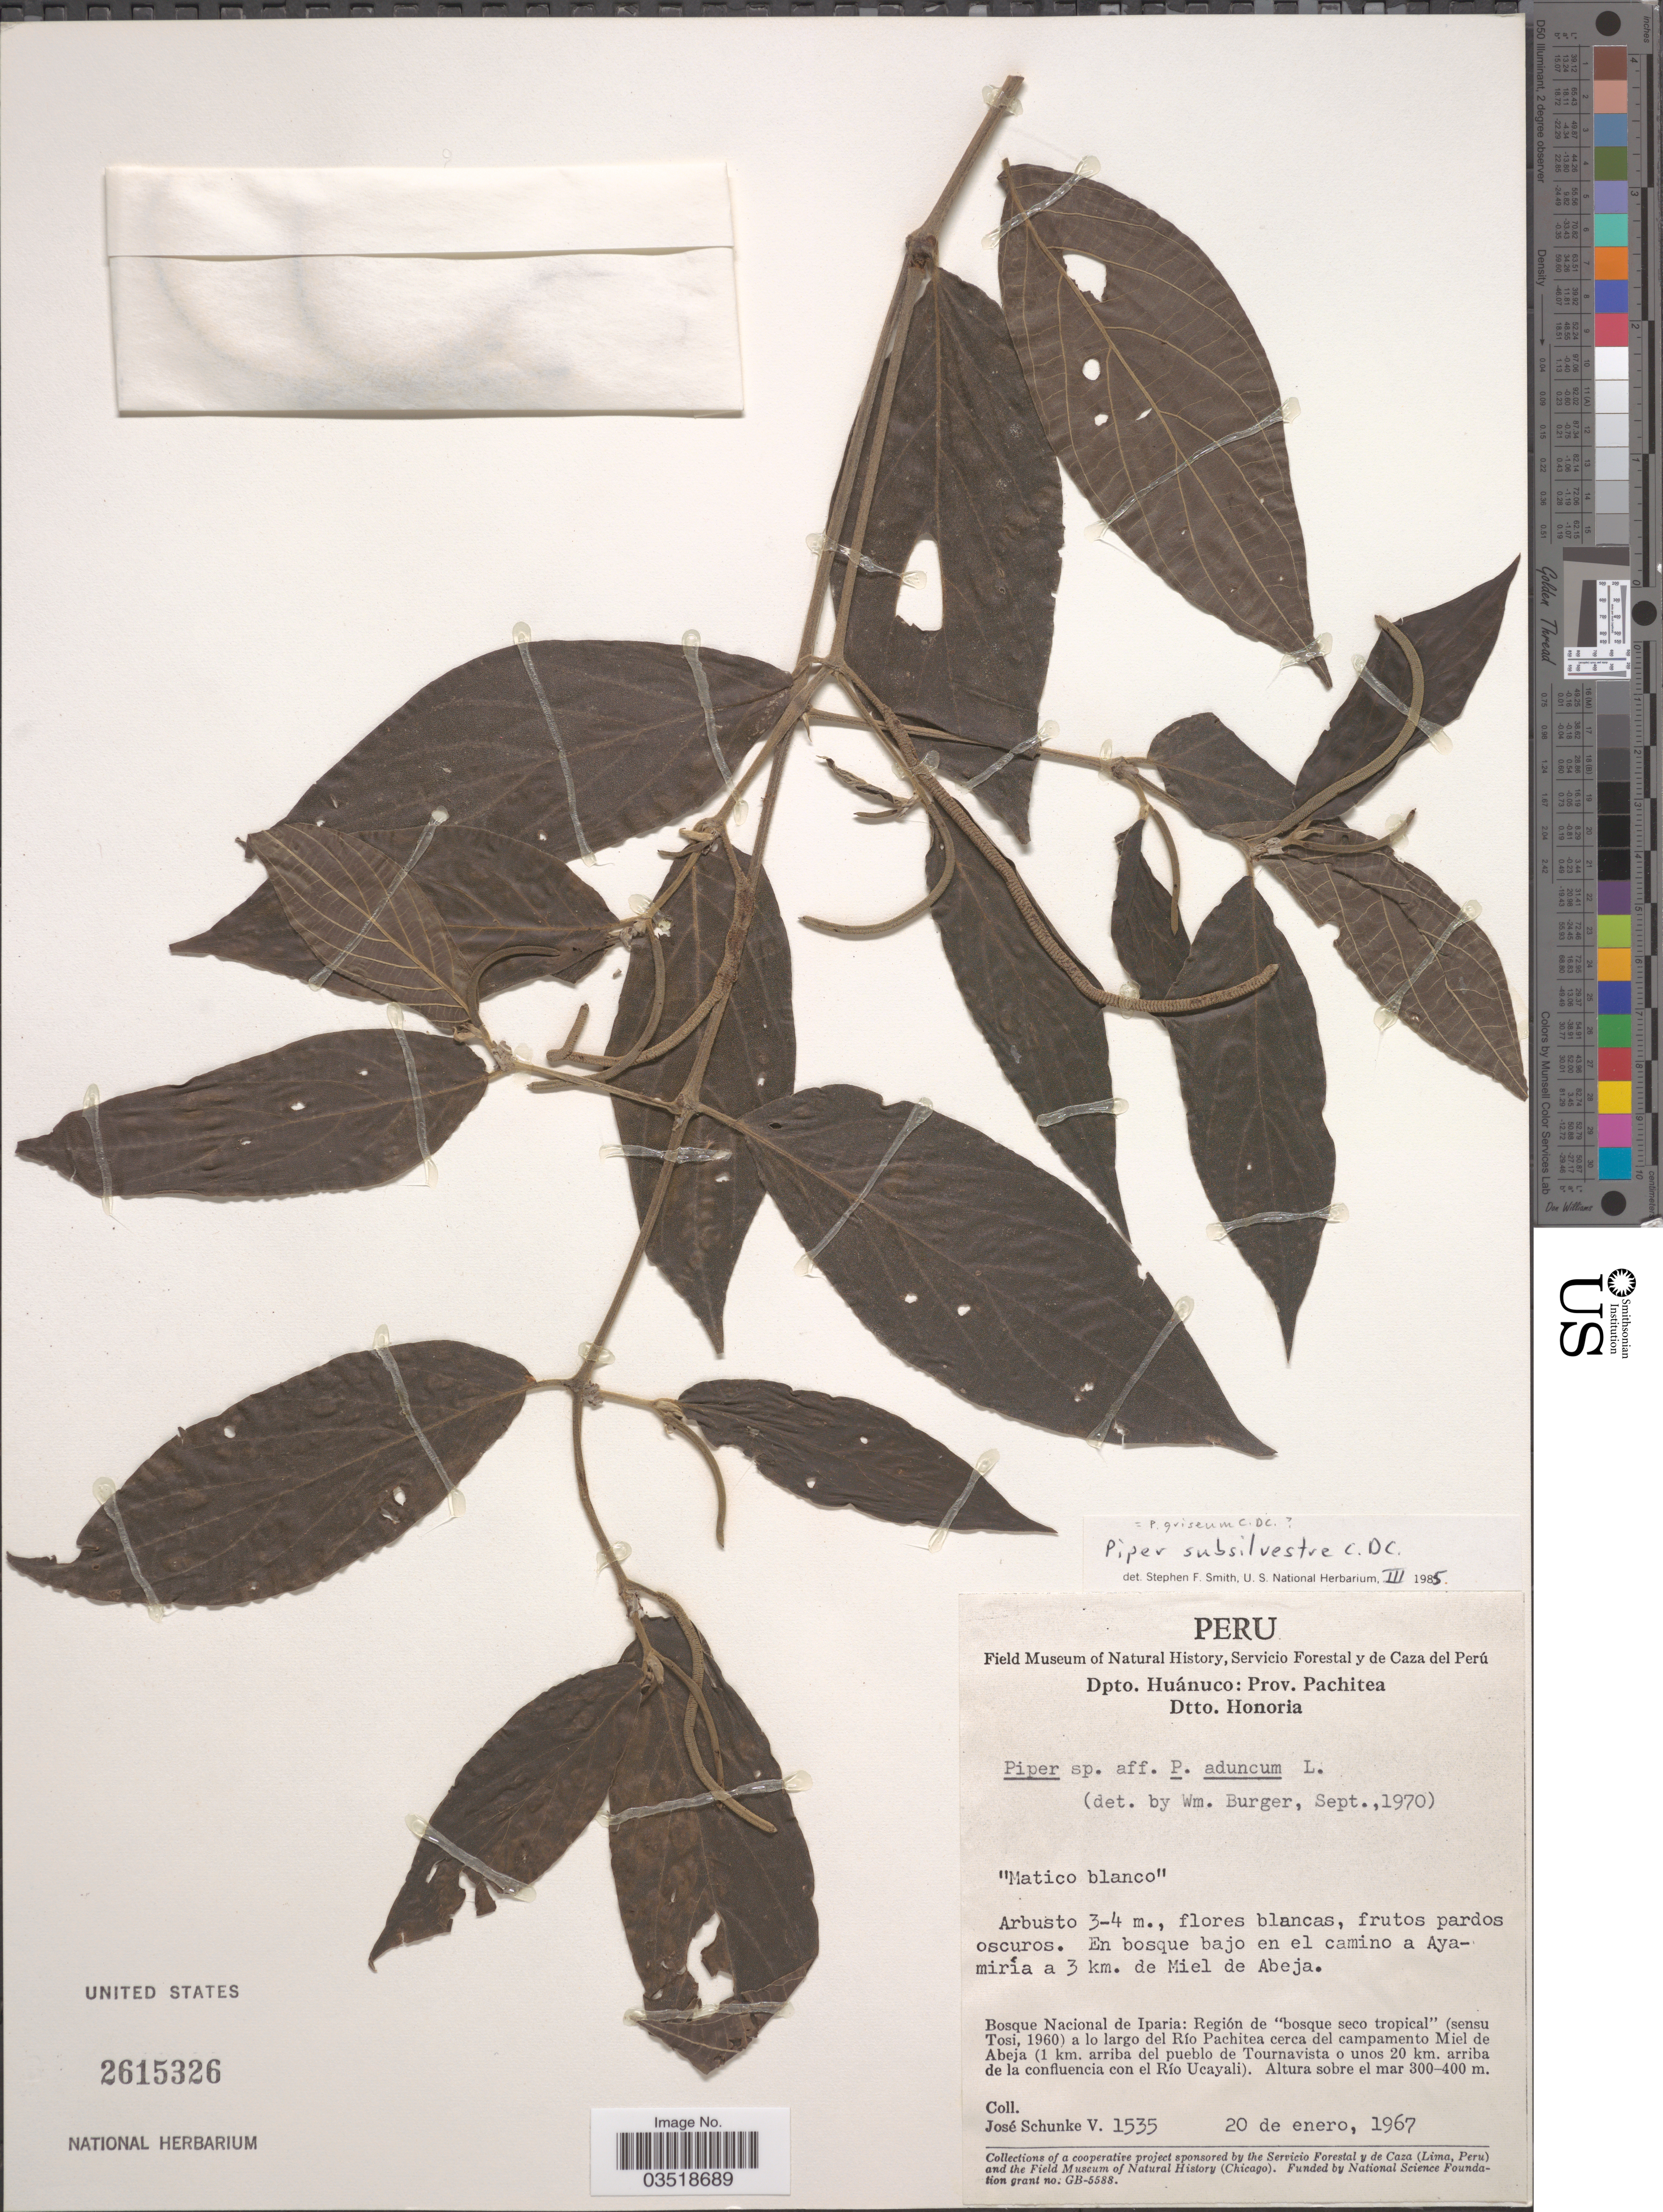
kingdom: Plantae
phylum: Tracheophyta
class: Magnoliopsida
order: Piperales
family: Piperaceae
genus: Piper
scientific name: Piper subsilvestre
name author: C. DC.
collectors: J. Schunke Vigo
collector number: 1535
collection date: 1967-01-20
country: Peru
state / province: Huánuco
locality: Dpto. Huánuco: Prov. Pachitea. Dtto. Honoria. En bosque bajo en el camino a Ayamiría a 3 km. de Miel de Abeja. Bosque Nacional de Iparia: Región de "bosque seco tropical" (sensu Tosi, 1960) a lo largo del Río Pachitea cerca del campamento Miel de Abeja ( 1km. arriba del pueblo de Tournavista o unos 20 km. arriba de la confluencia con el Río Ucayali.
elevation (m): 300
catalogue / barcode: US 2615326